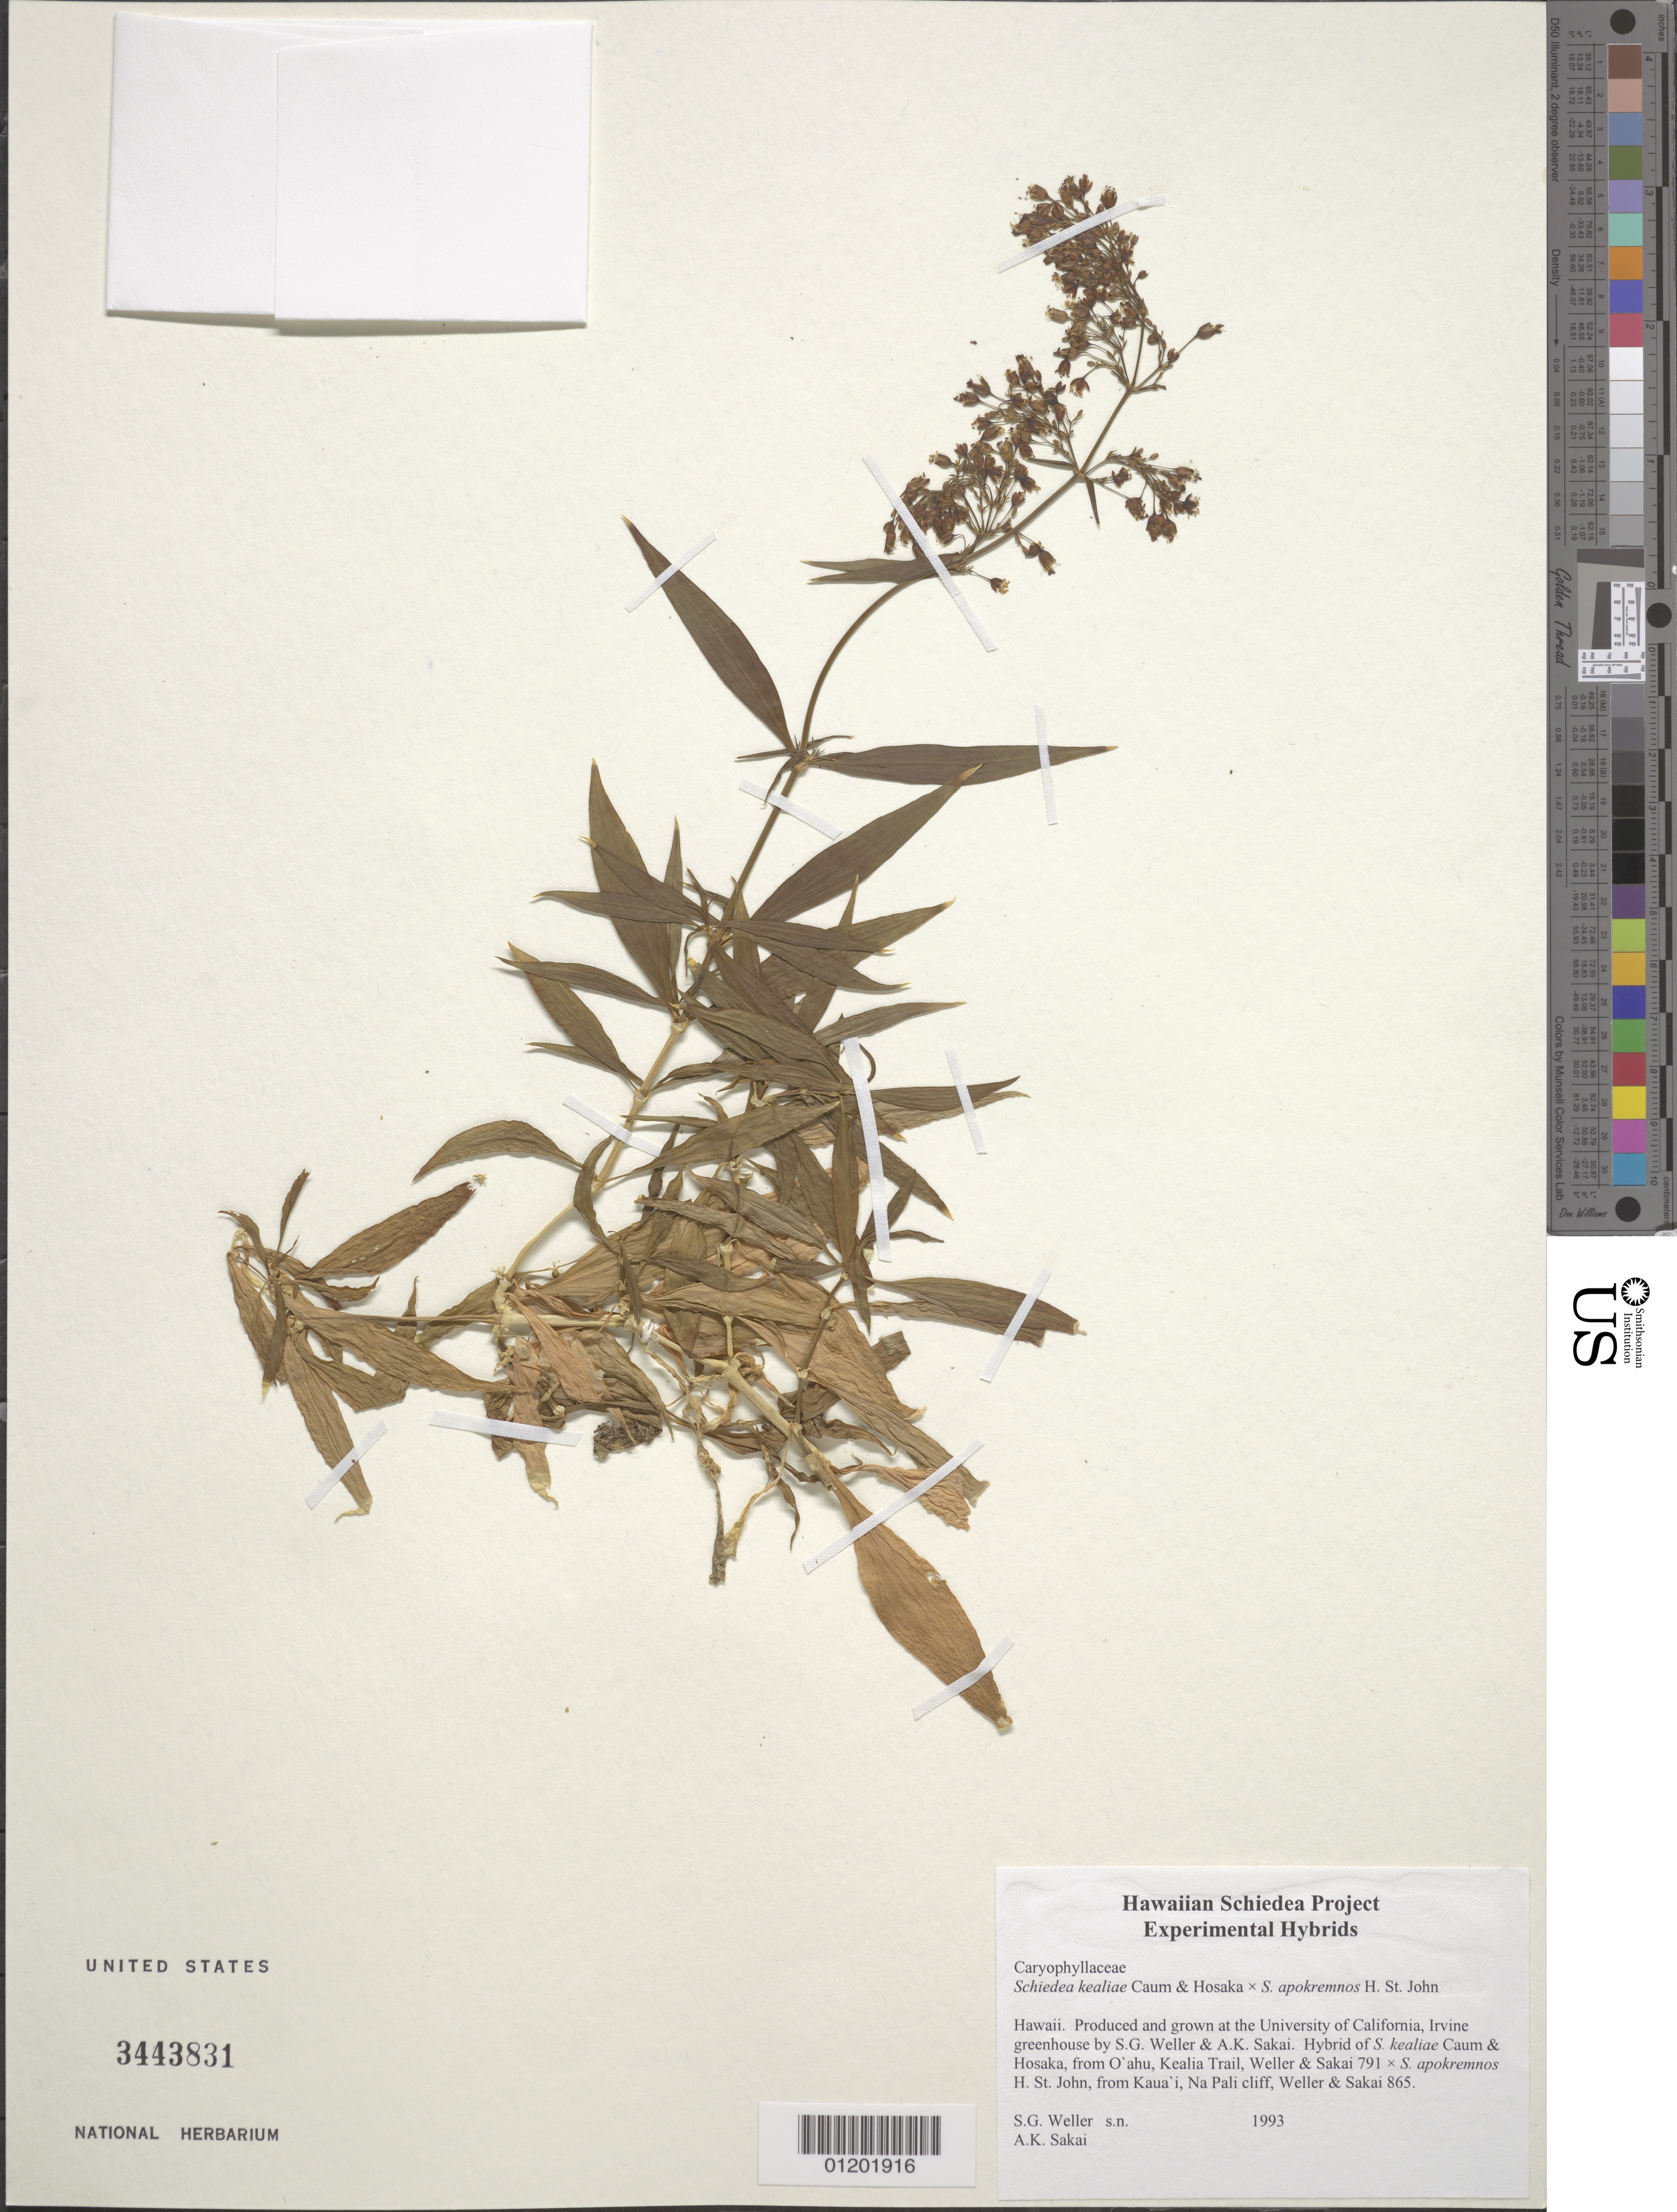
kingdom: Plantae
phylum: Tracheophyta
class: Magnoliopsida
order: Caryophyllales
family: Caryophyllaceae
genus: Schiedea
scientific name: Schiedea apokremnos x S. kealiae Caum & Hosaka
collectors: S. G. Weller & A. Sakai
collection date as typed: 1993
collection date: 1993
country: United States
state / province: California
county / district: Orange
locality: University of California, Irvine greenhouse.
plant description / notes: Hybrid of S. kealiae Caum & Hosaka [from O'ahu, Kealia Trail, Weller & Sakai 791] x S. apokremnos H. St. John [from Kaua'i, Na Pali cliff, Weller & Sakai 865].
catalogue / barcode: US 3443831